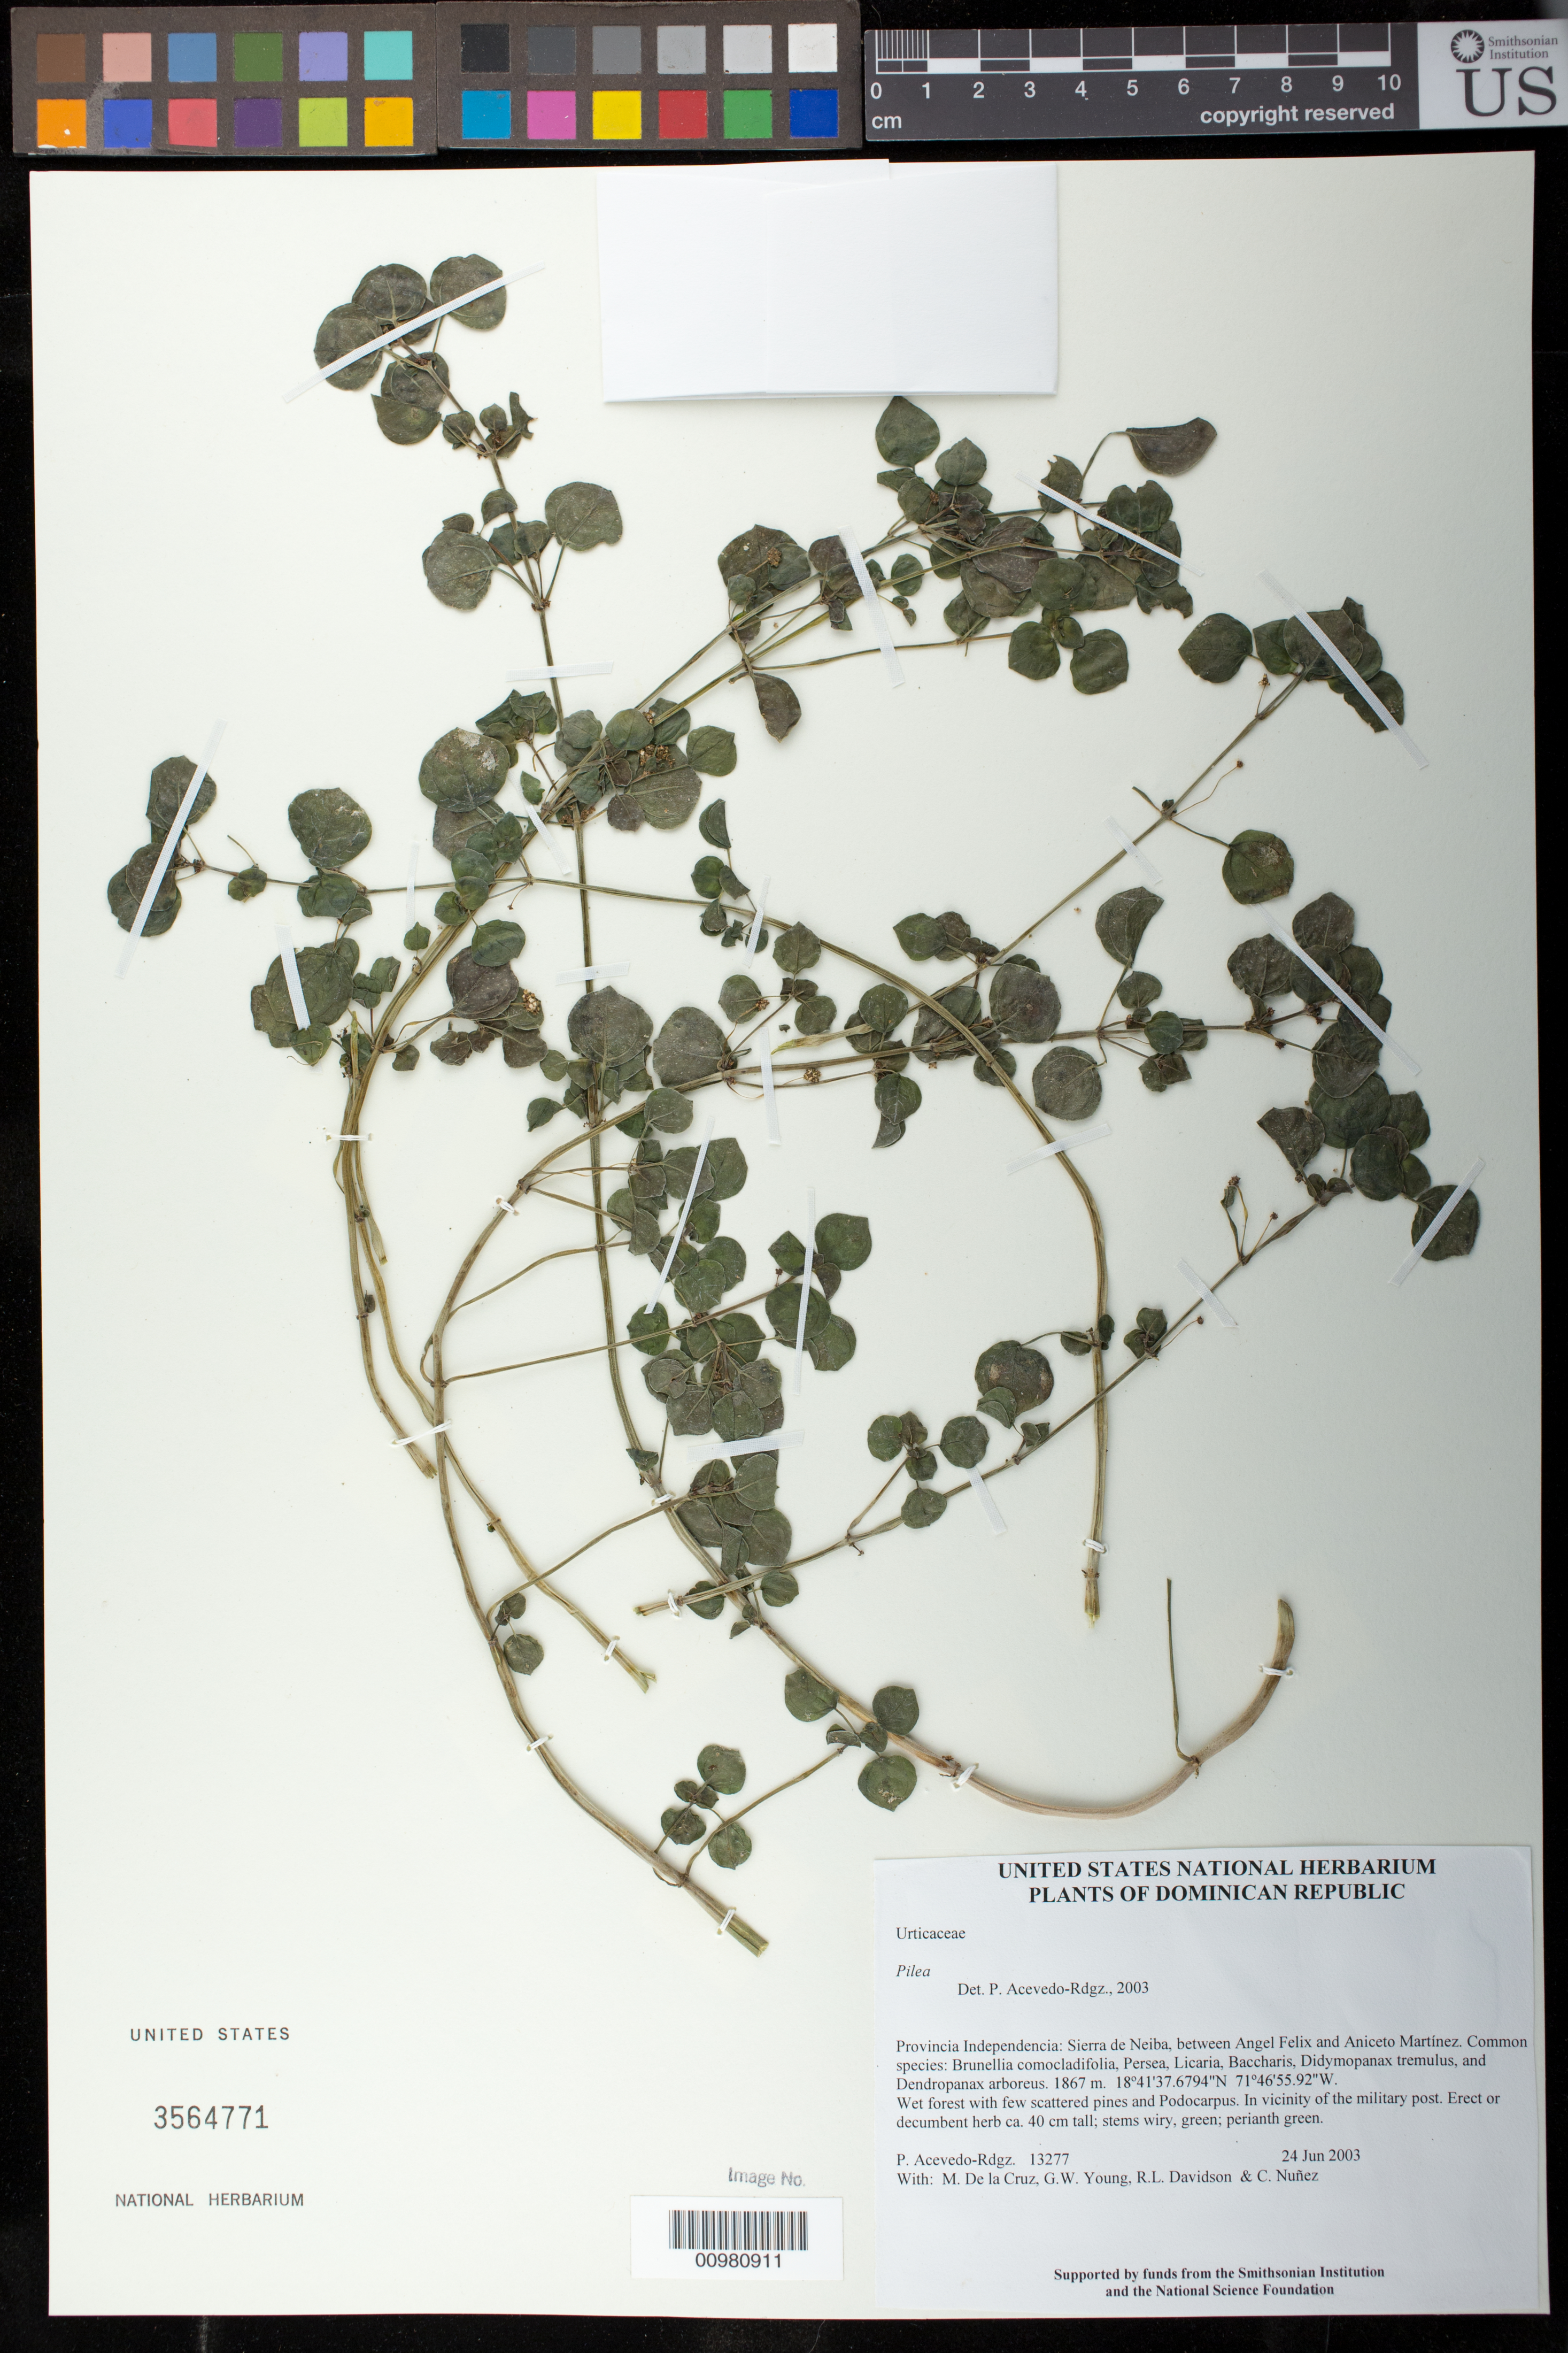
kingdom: Plantae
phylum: Tracheophyta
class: Magnoliopsida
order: Rosales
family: Urticaceae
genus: Pilea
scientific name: Pilea sp.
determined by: Acevedo-Rodríguez, P., (BOT), Smithsonian Institution - National Museum of Natural History (UNITED STATES)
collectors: P. Acevedo-Rodr., M. de la Cruz, J. Rawlins, G. Young, R. Davidson & C. Nunez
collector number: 13277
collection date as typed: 24 Jun 2003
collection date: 2003-06-24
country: Dominican Republic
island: Hispaniola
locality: Provincia Independencia: Sierra de Neiba, between Angel Felix and Aniceto Martínez. Common species: Brunellia comocladifolia, Persea, Licaria, Baccharis, Didymopanax tremulus, and Dendropanax arboreus.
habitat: Wet forest with few scattered pines and Podocarpus. In vicinity of the military post.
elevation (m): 1867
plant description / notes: US, NY, MO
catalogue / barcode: US 3564771